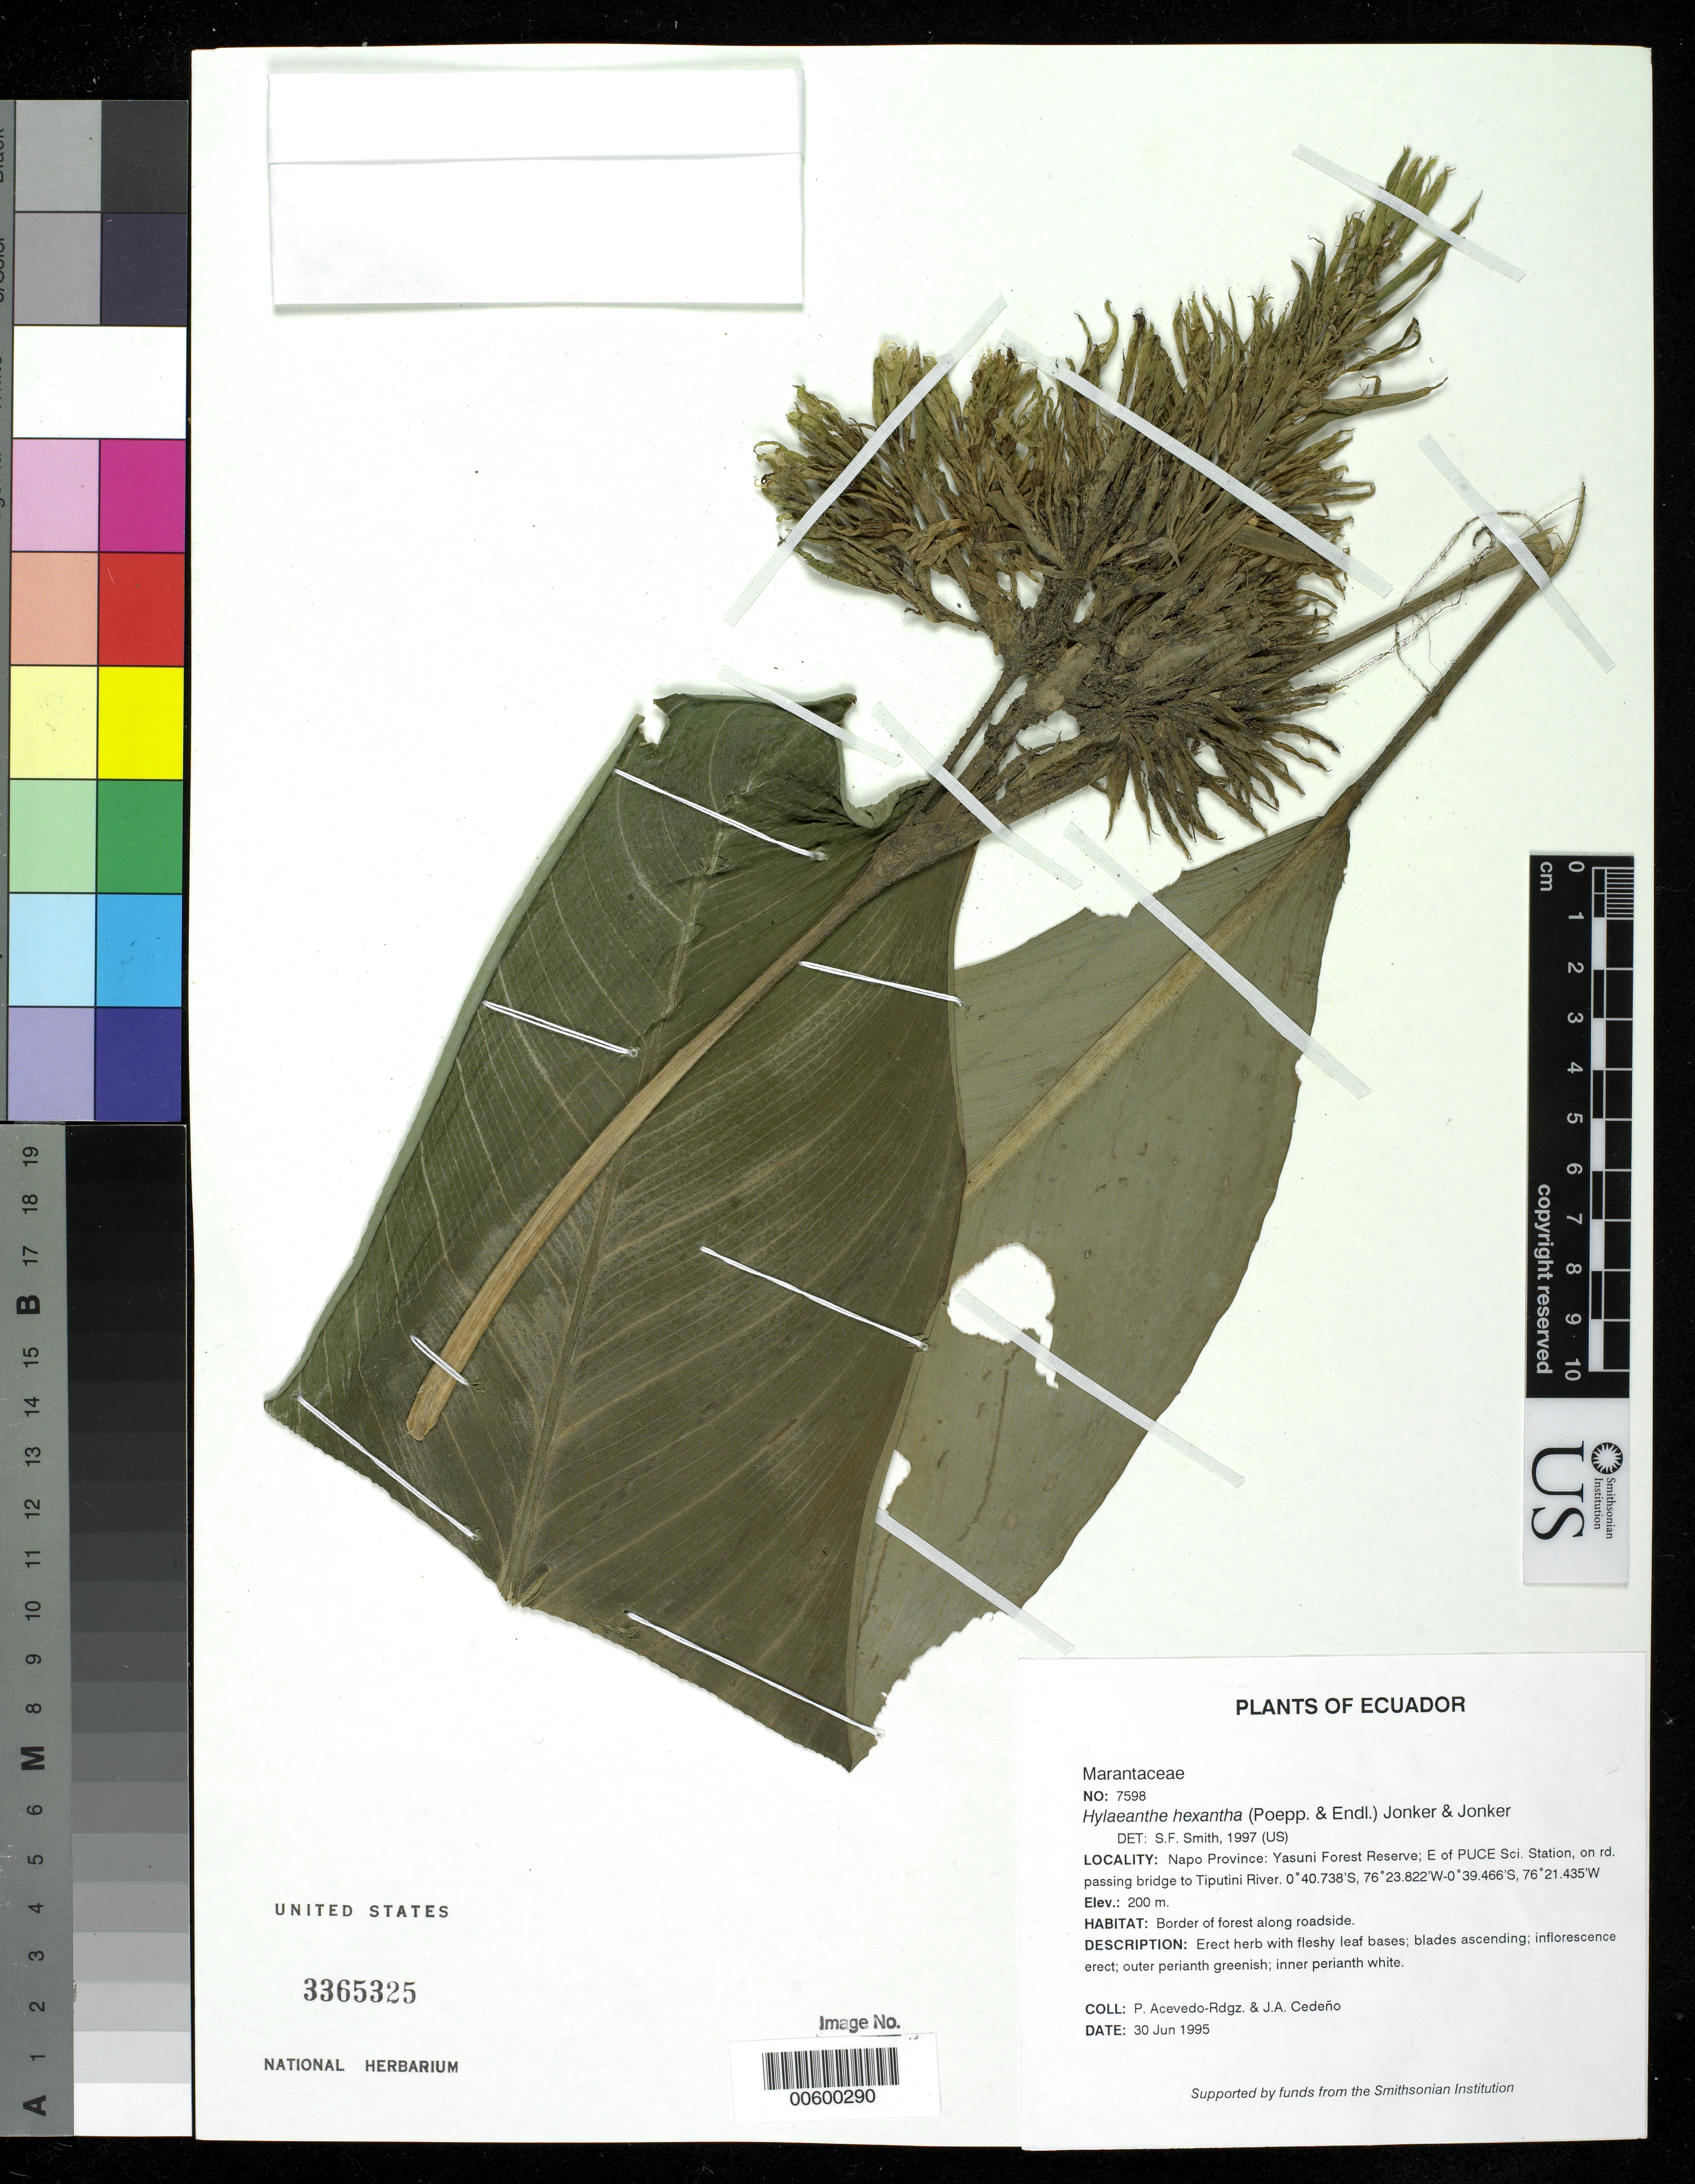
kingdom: Plantae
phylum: Tracheophyta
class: Liliopsida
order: Zingiberales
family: Marantaceae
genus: Hylaeanthe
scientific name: Hylaeanthe hexantha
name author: (Poepp. & Endl.) Jonker & A.M.E. Jonker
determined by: Smith, Stephen F., (US), NMNH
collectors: P. Acevedo-Rodr. & J. A. Cedeño M.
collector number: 7598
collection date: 1995-06-30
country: Ecuador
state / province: Napo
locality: Yasuni Forest Reserve; E of Puce Sci. Station on rd. passing bridge to Tiputini River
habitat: Border of forest along roadside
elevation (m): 200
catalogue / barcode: US 3365325